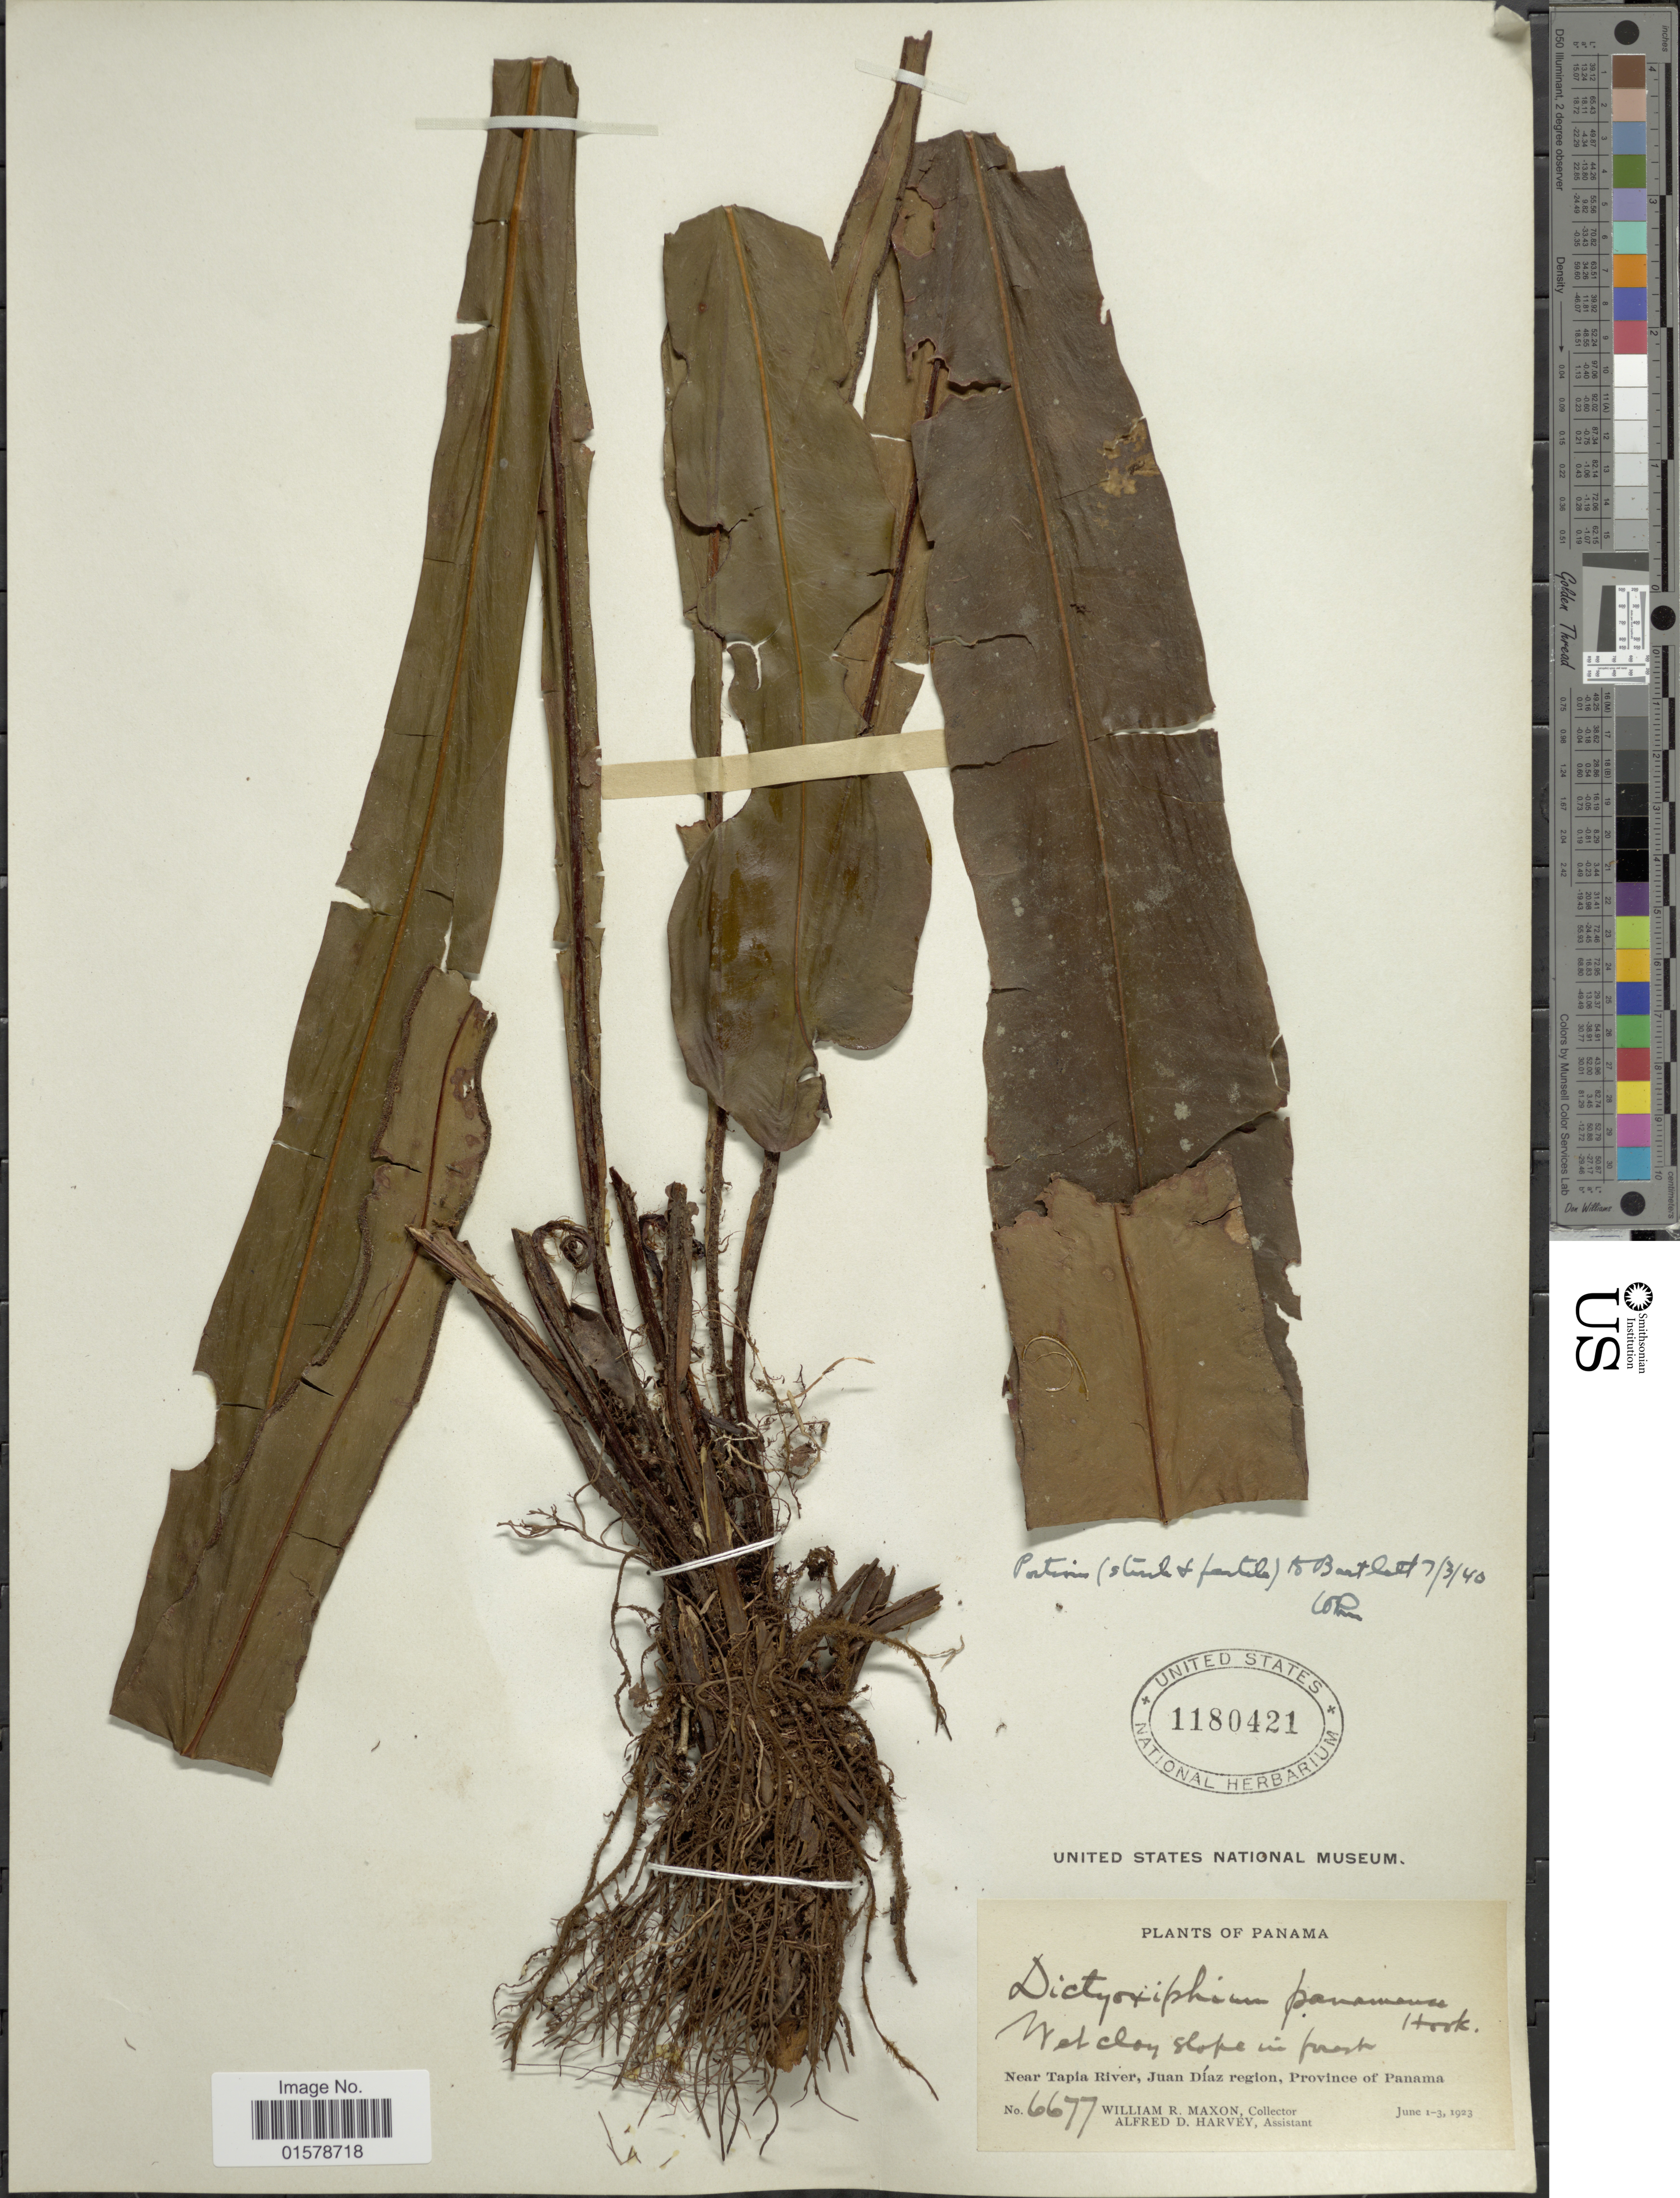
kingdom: Plantae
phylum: Tracheophyta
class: Polypodiopsida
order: Polypodiales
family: Tectariaceae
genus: Tectaria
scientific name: Tectaria panamensis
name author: (Hook.) R.M. Tryon & A.F. Tryon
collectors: W. R. Maxon & A. D. Harvey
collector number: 6677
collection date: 1923-06-01/1923-06-03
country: Panama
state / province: Panamá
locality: Panama, Near Tapia River, Juan Diaz region, Province of Panama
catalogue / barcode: US 1180421